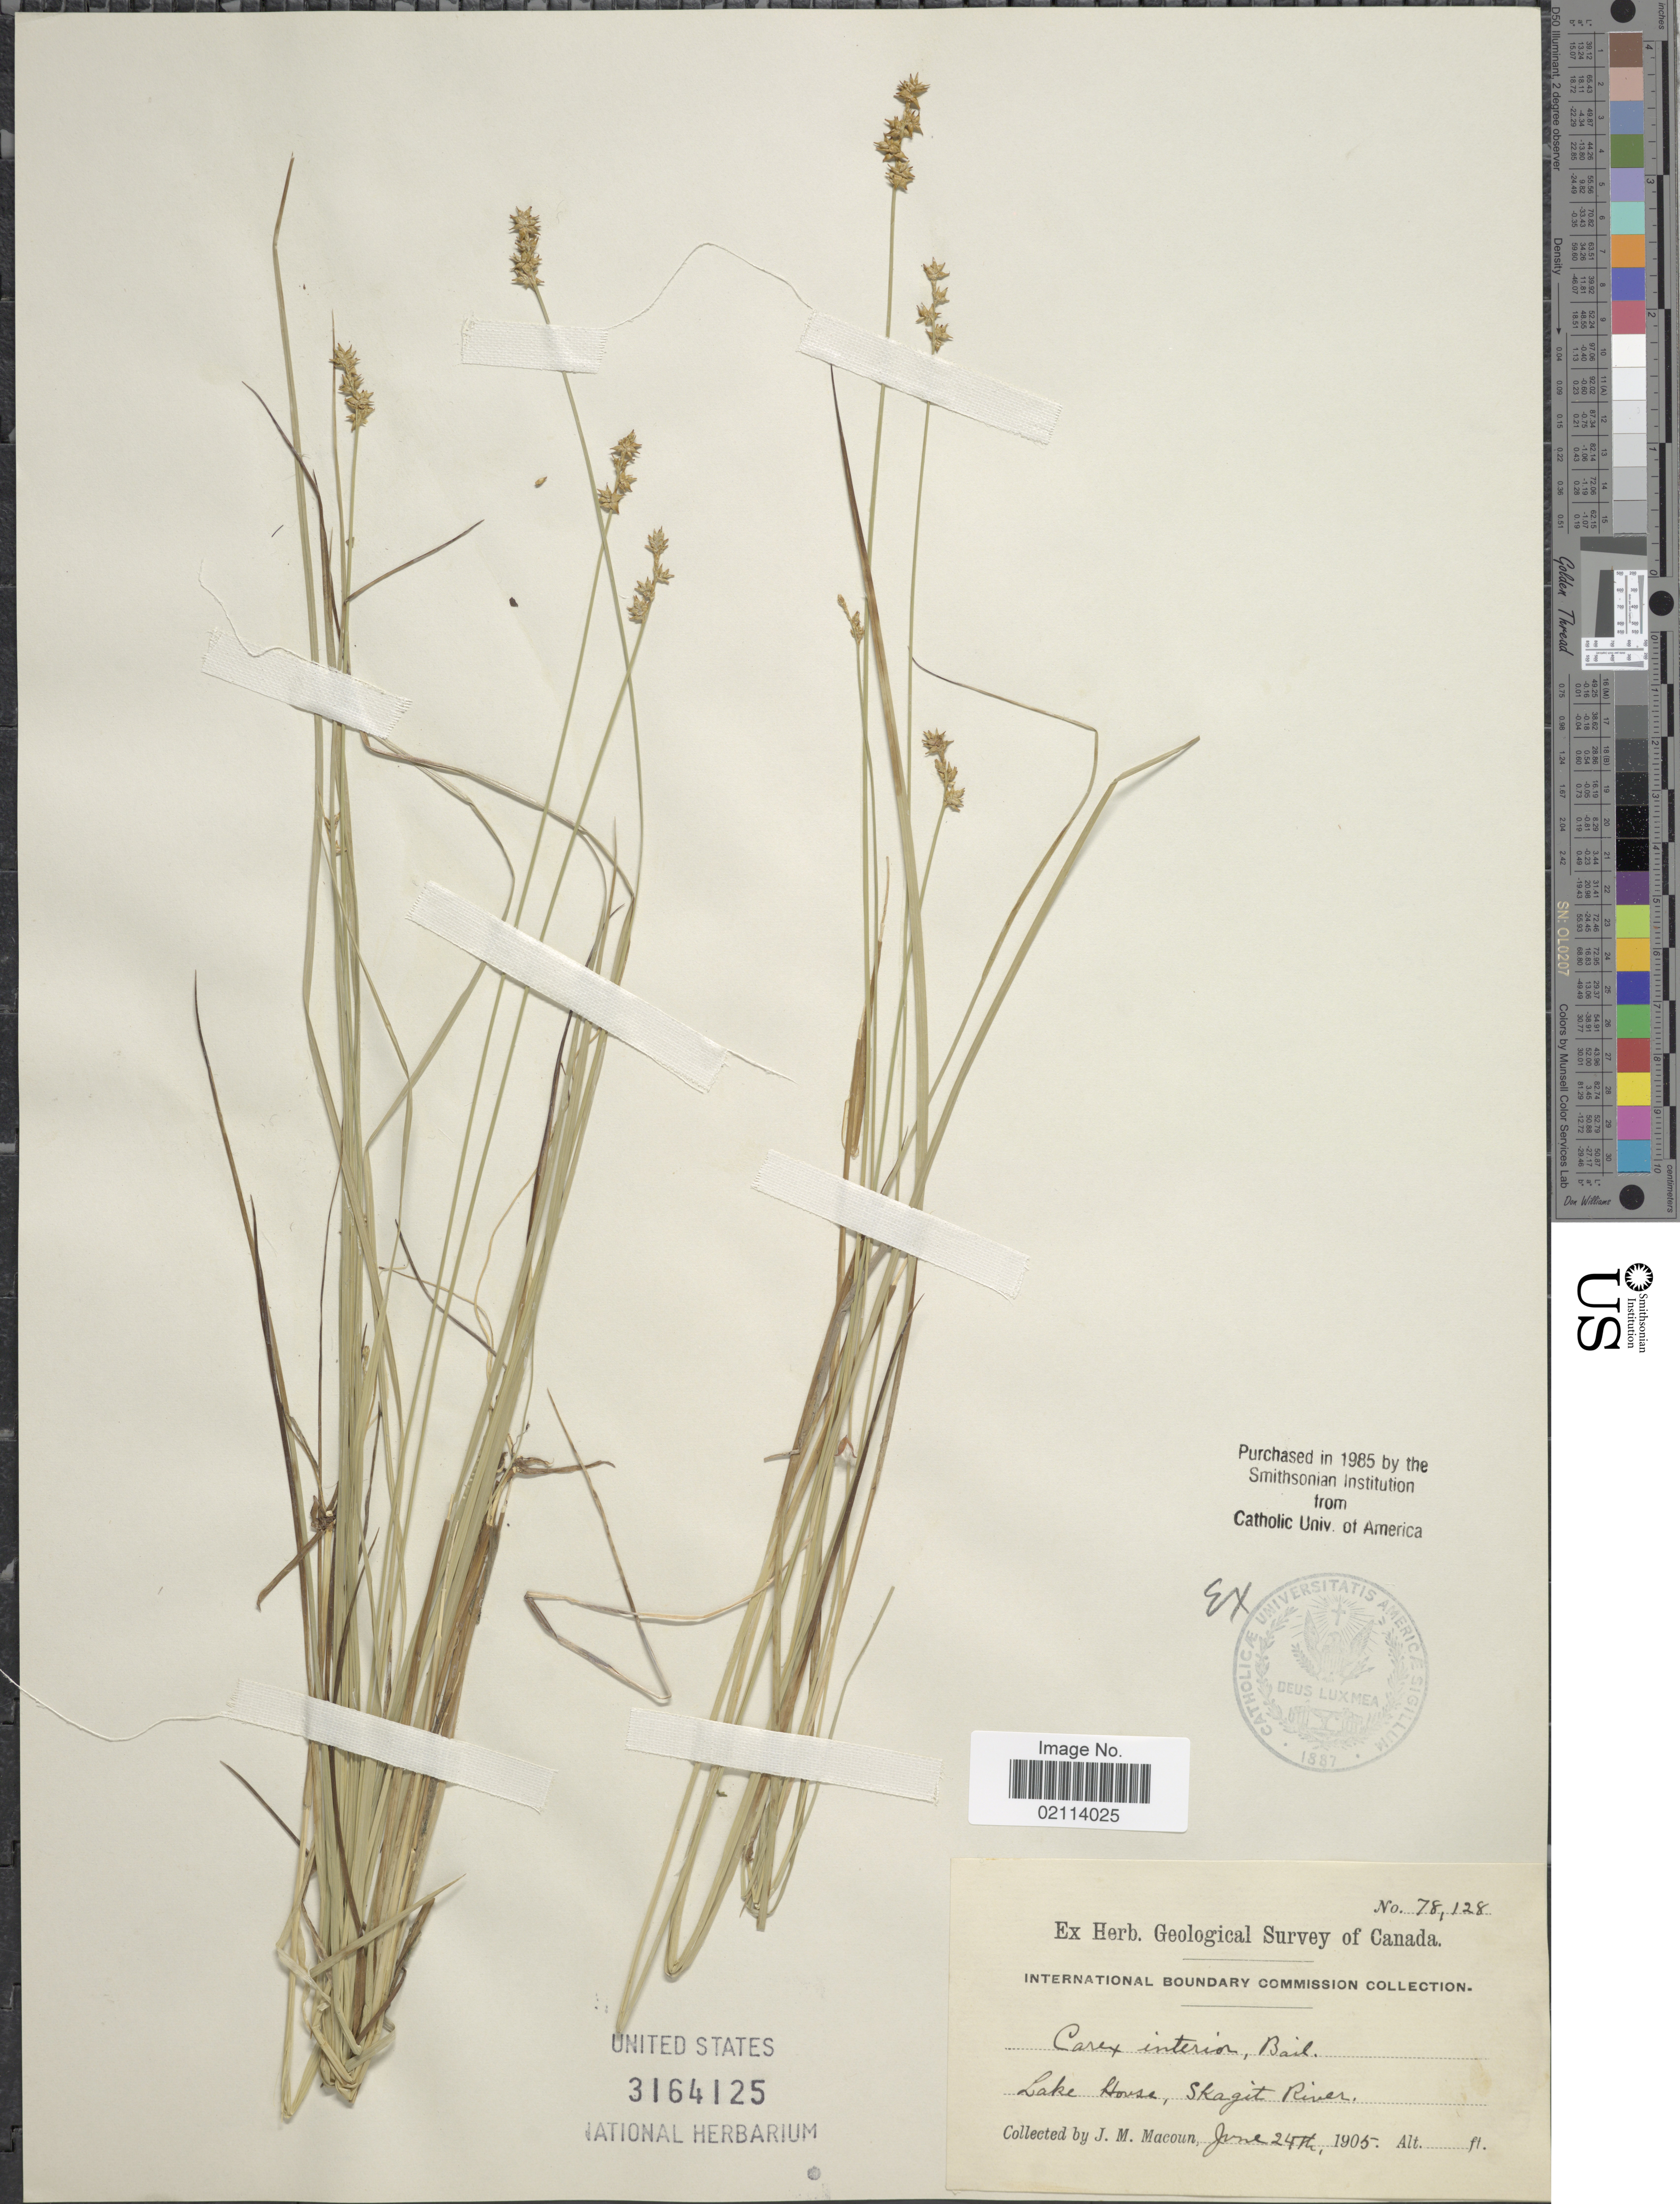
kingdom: Plantae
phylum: Tracheophyta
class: Liliopsida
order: Poales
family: Cyperaceae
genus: Carex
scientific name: Carex interior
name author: L.H. Bailey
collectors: J. Macoun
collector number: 78128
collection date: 1905-06-24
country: Canada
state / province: British Columbia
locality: Lake House, Skagit River.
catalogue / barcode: US 3164125